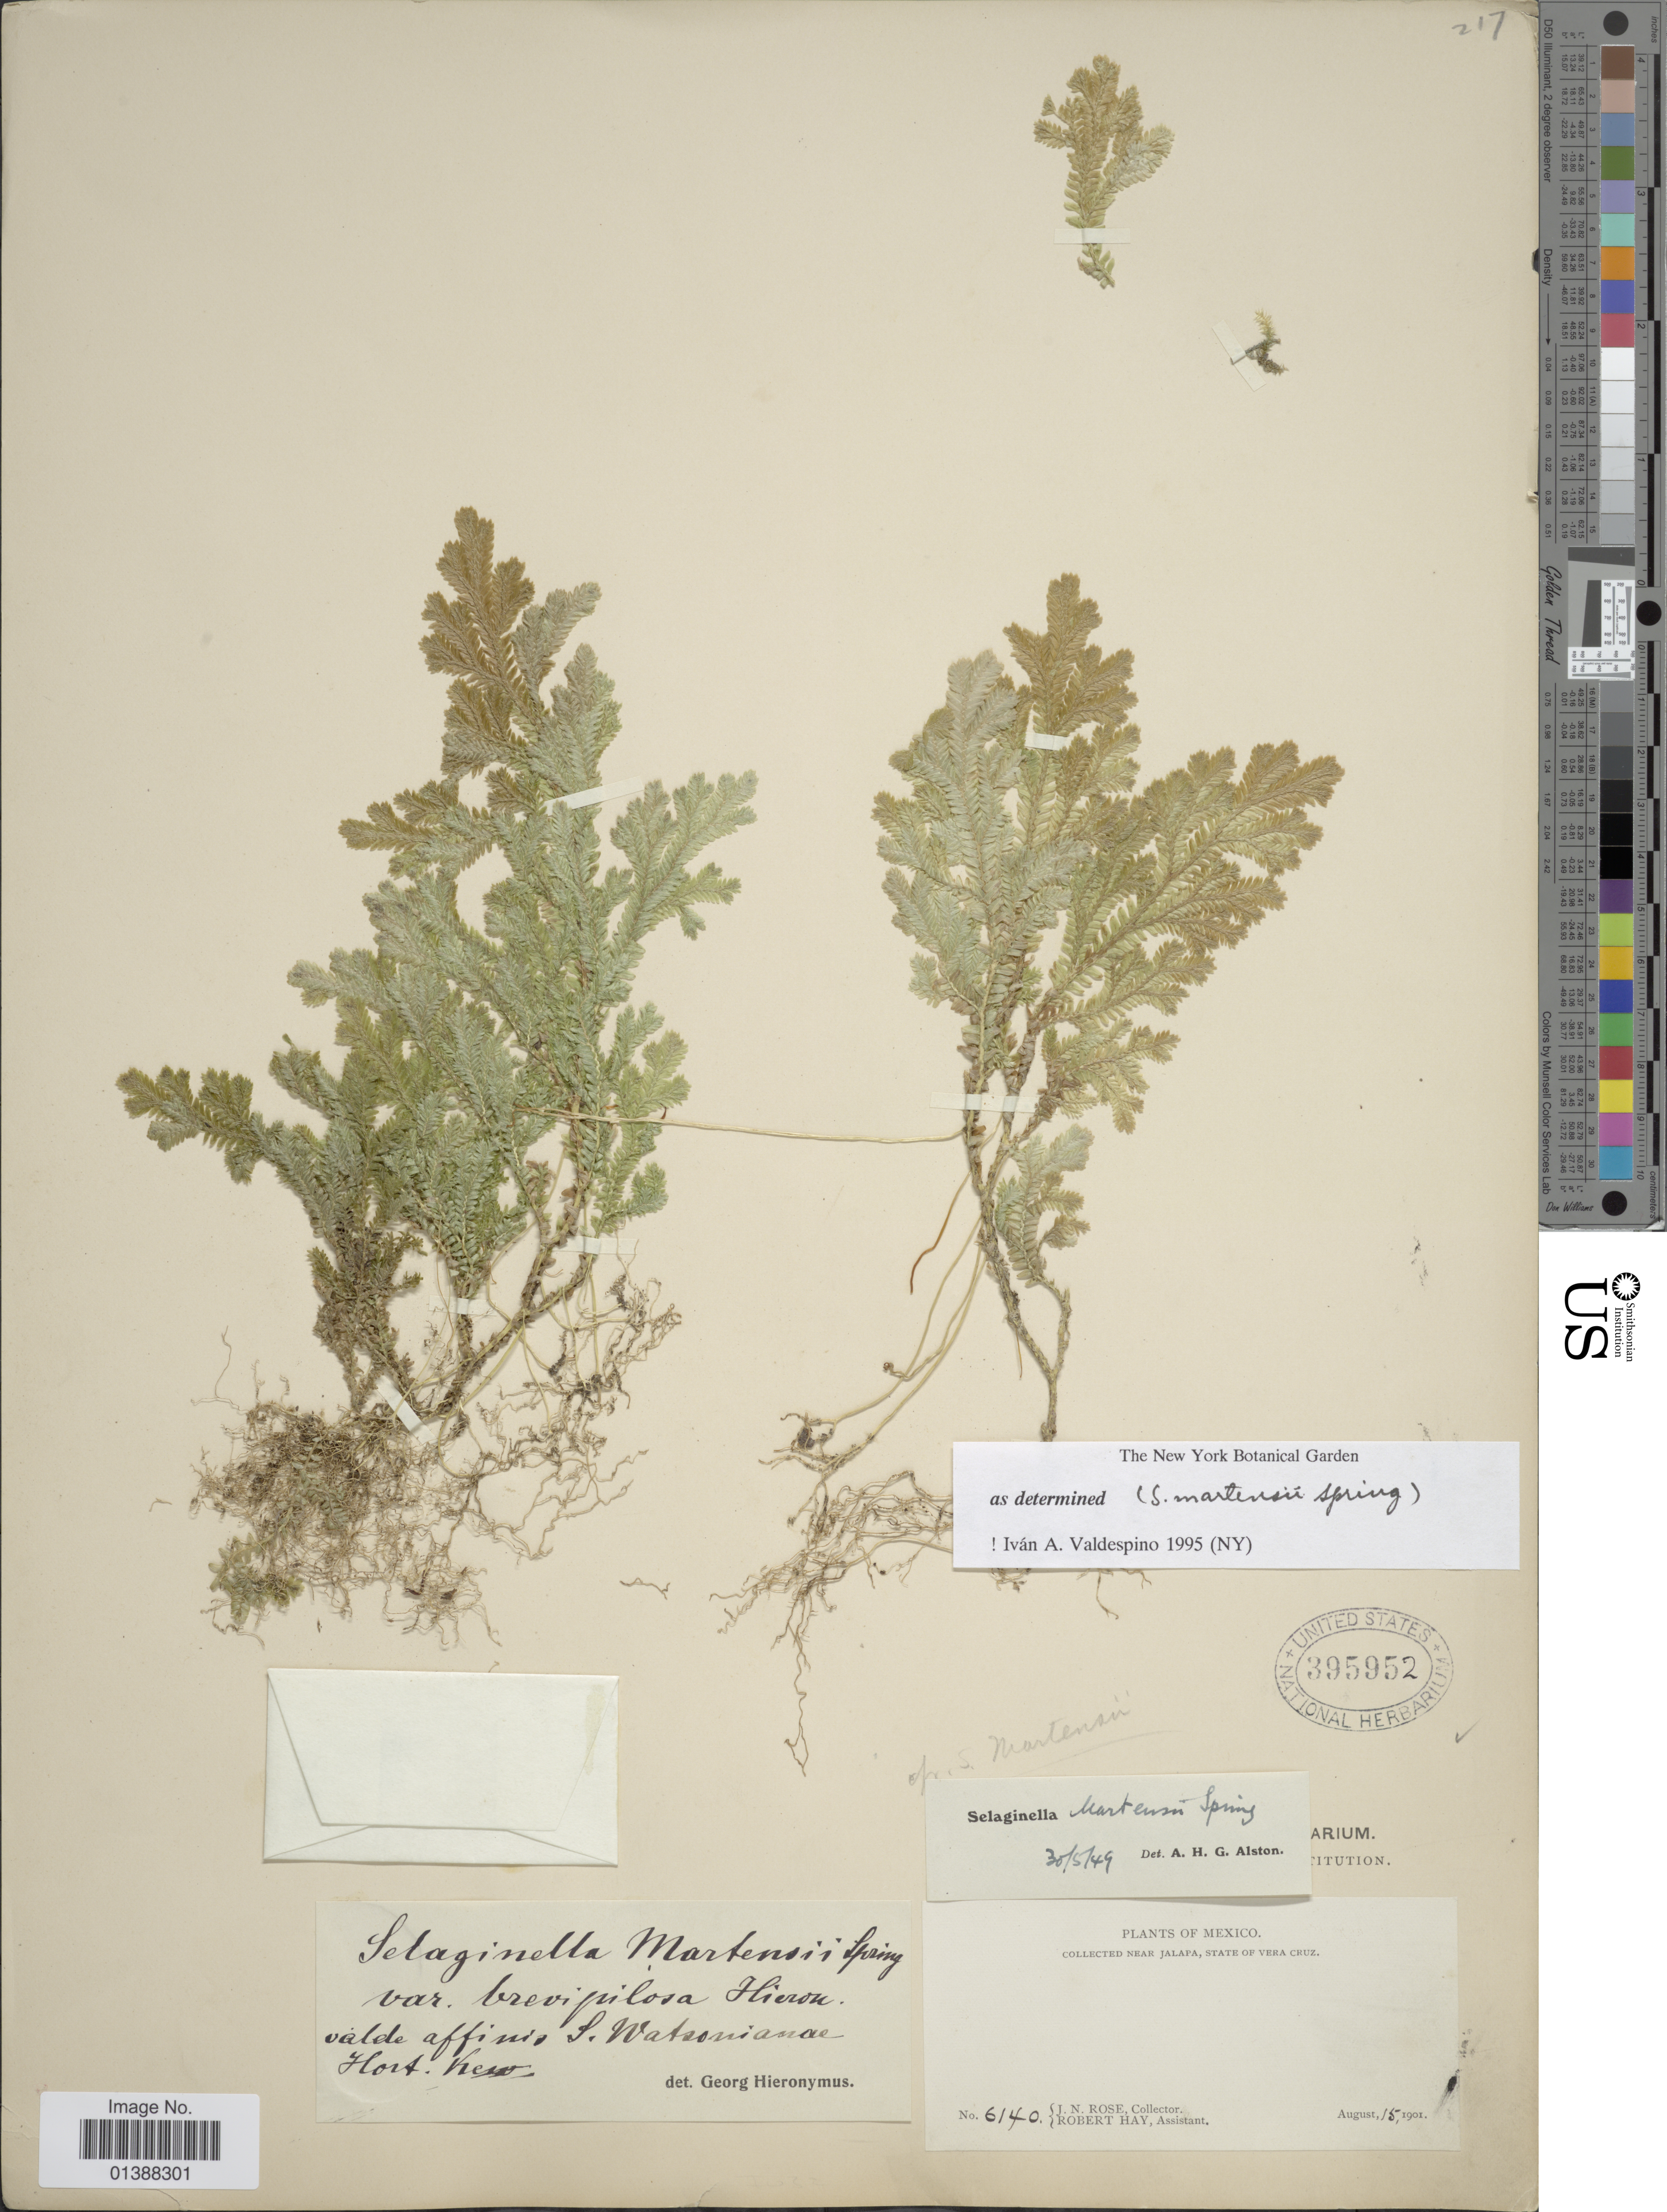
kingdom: Plantae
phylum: Tracheophyta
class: Lycopodiopsida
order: Selaginellales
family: Selaginellaceae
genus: Selaginella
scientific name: Selaginella martensii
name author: Spring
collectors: J. N. Rose & R. H. Hay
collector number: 6140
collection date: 1901-08-15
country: Mexico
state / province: Veracruz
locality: Jalapa, State of Vera Cruz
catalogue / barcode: US 395952